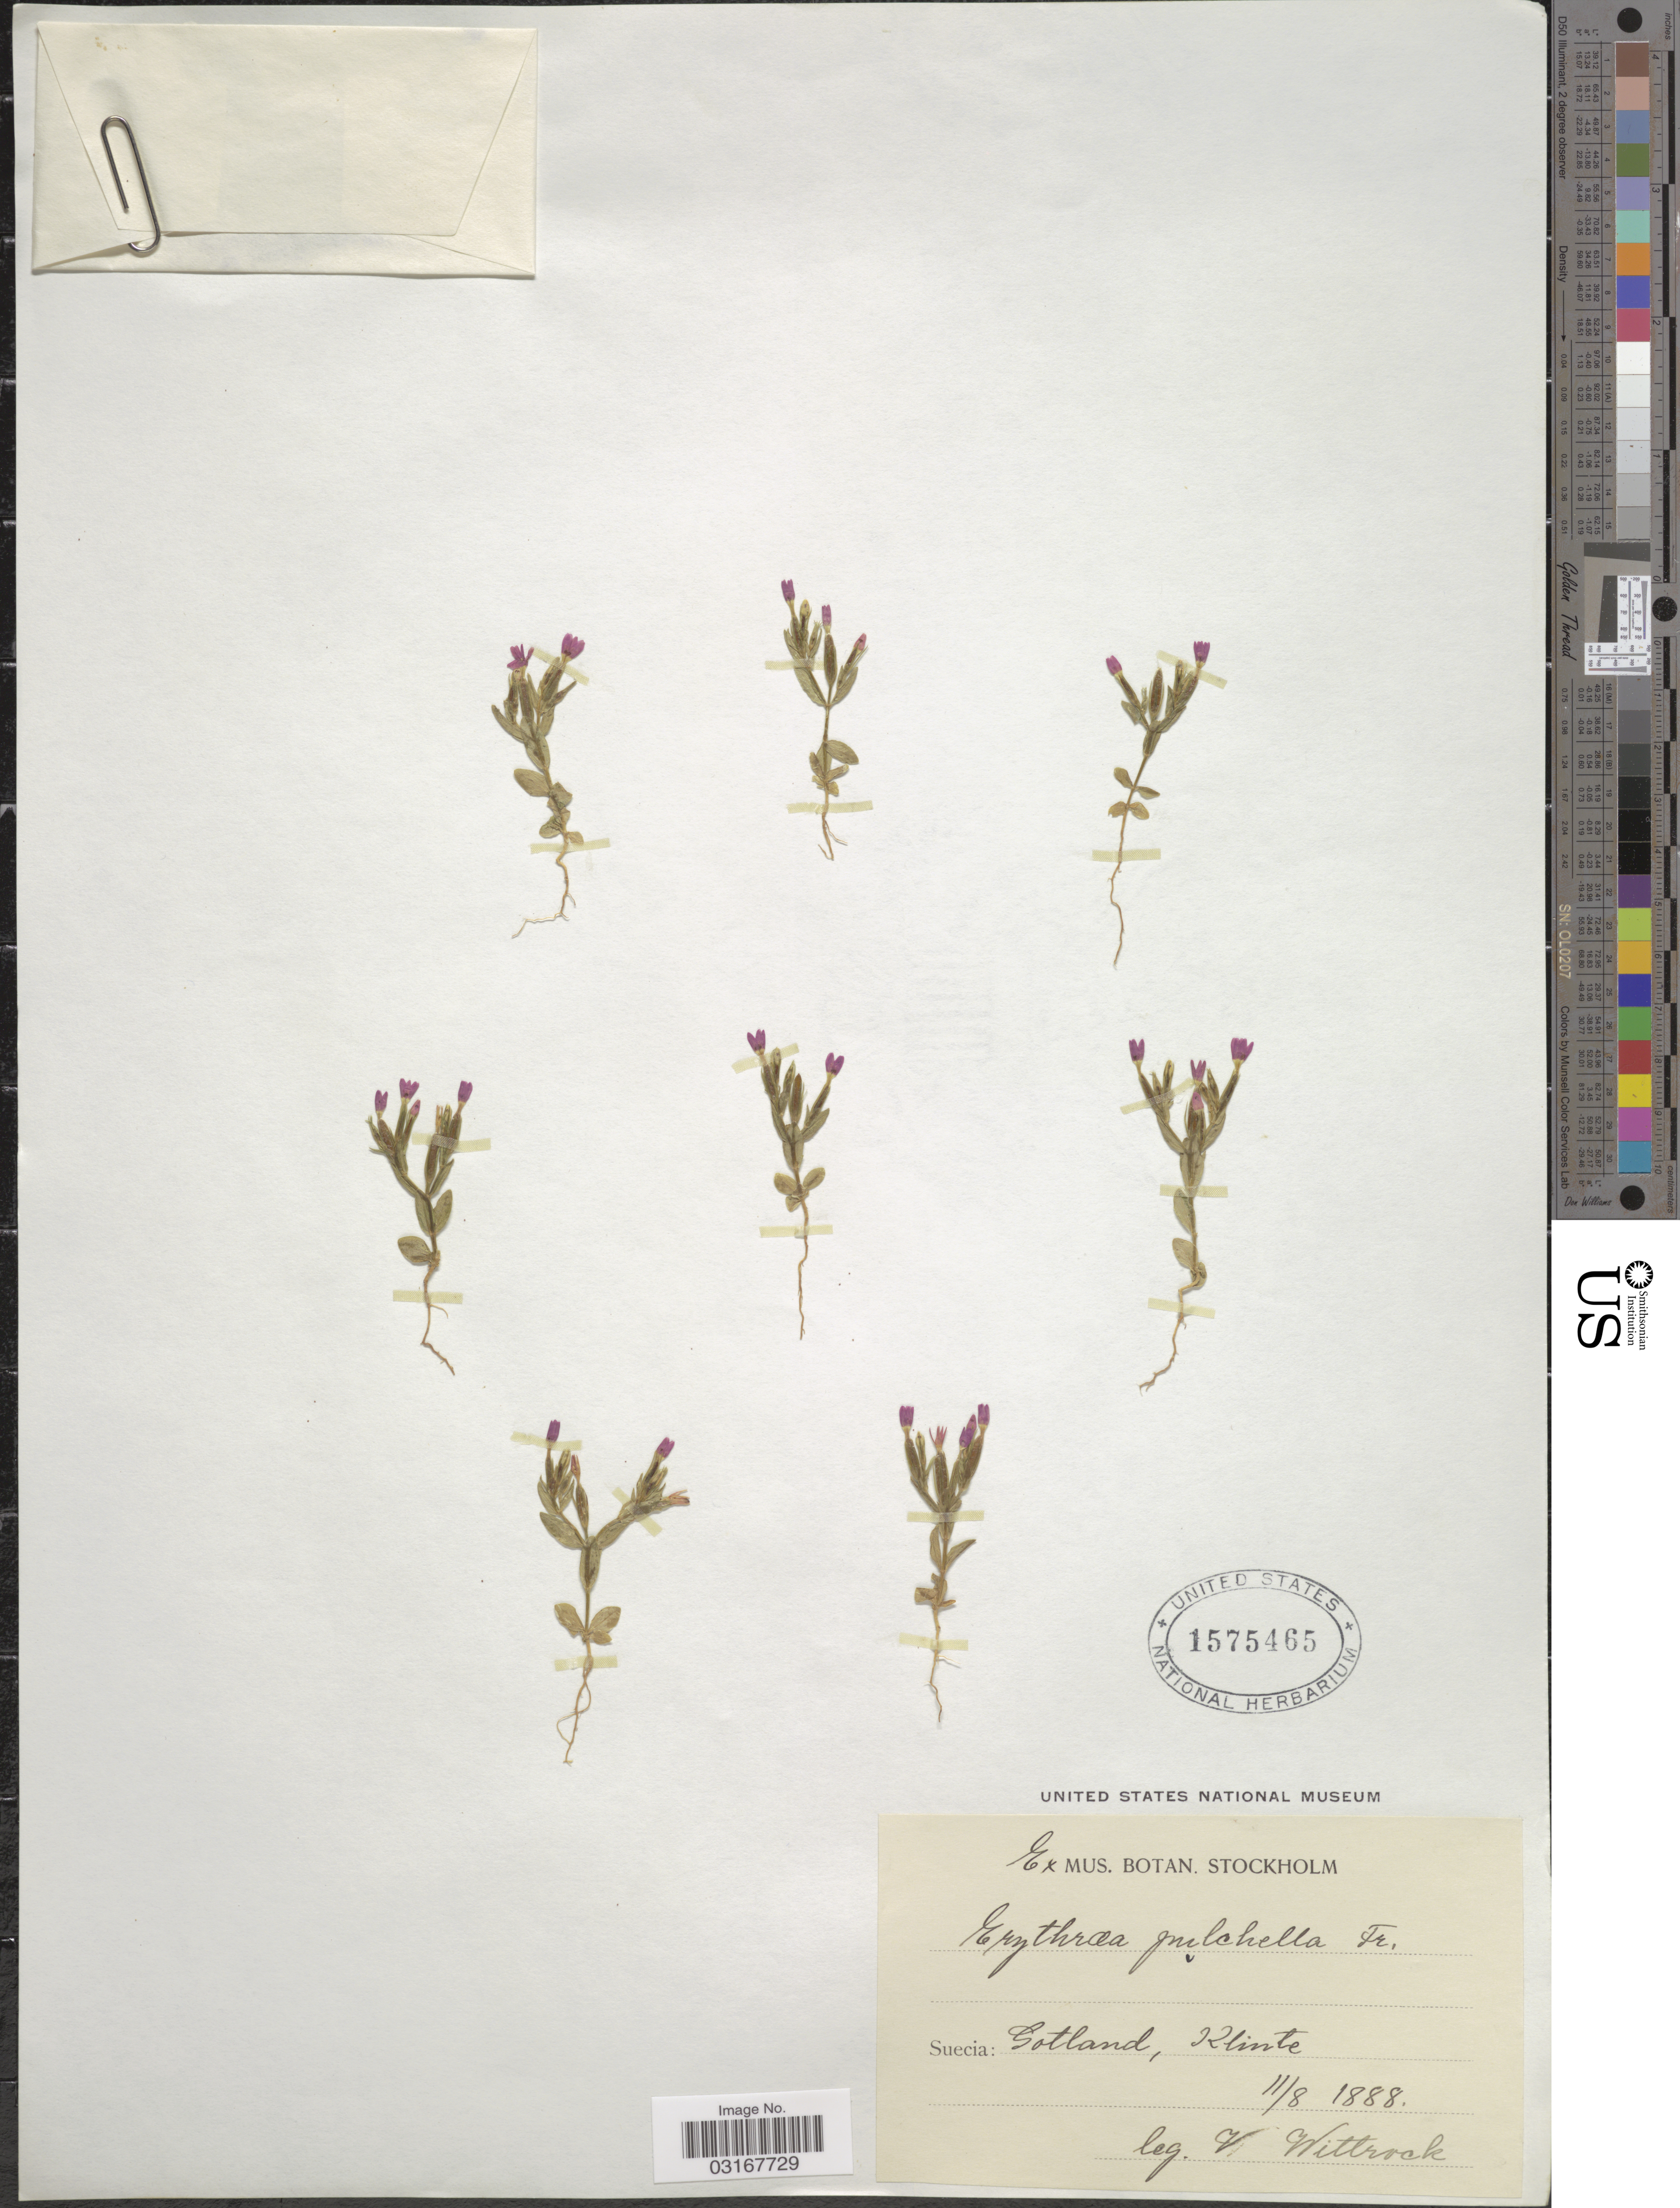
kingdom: Plantae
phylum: Tracheophyta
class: Magnoliopsida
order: Gentianales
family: Gentianaceae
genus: Centaurium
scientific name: Centaurium pulchellum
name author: (Sw.) Druce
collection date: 1888-08-11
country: Sweden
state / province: Gotland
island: Gotland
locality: Suecia: Gotland, Klinte.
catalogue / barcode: US 1575465